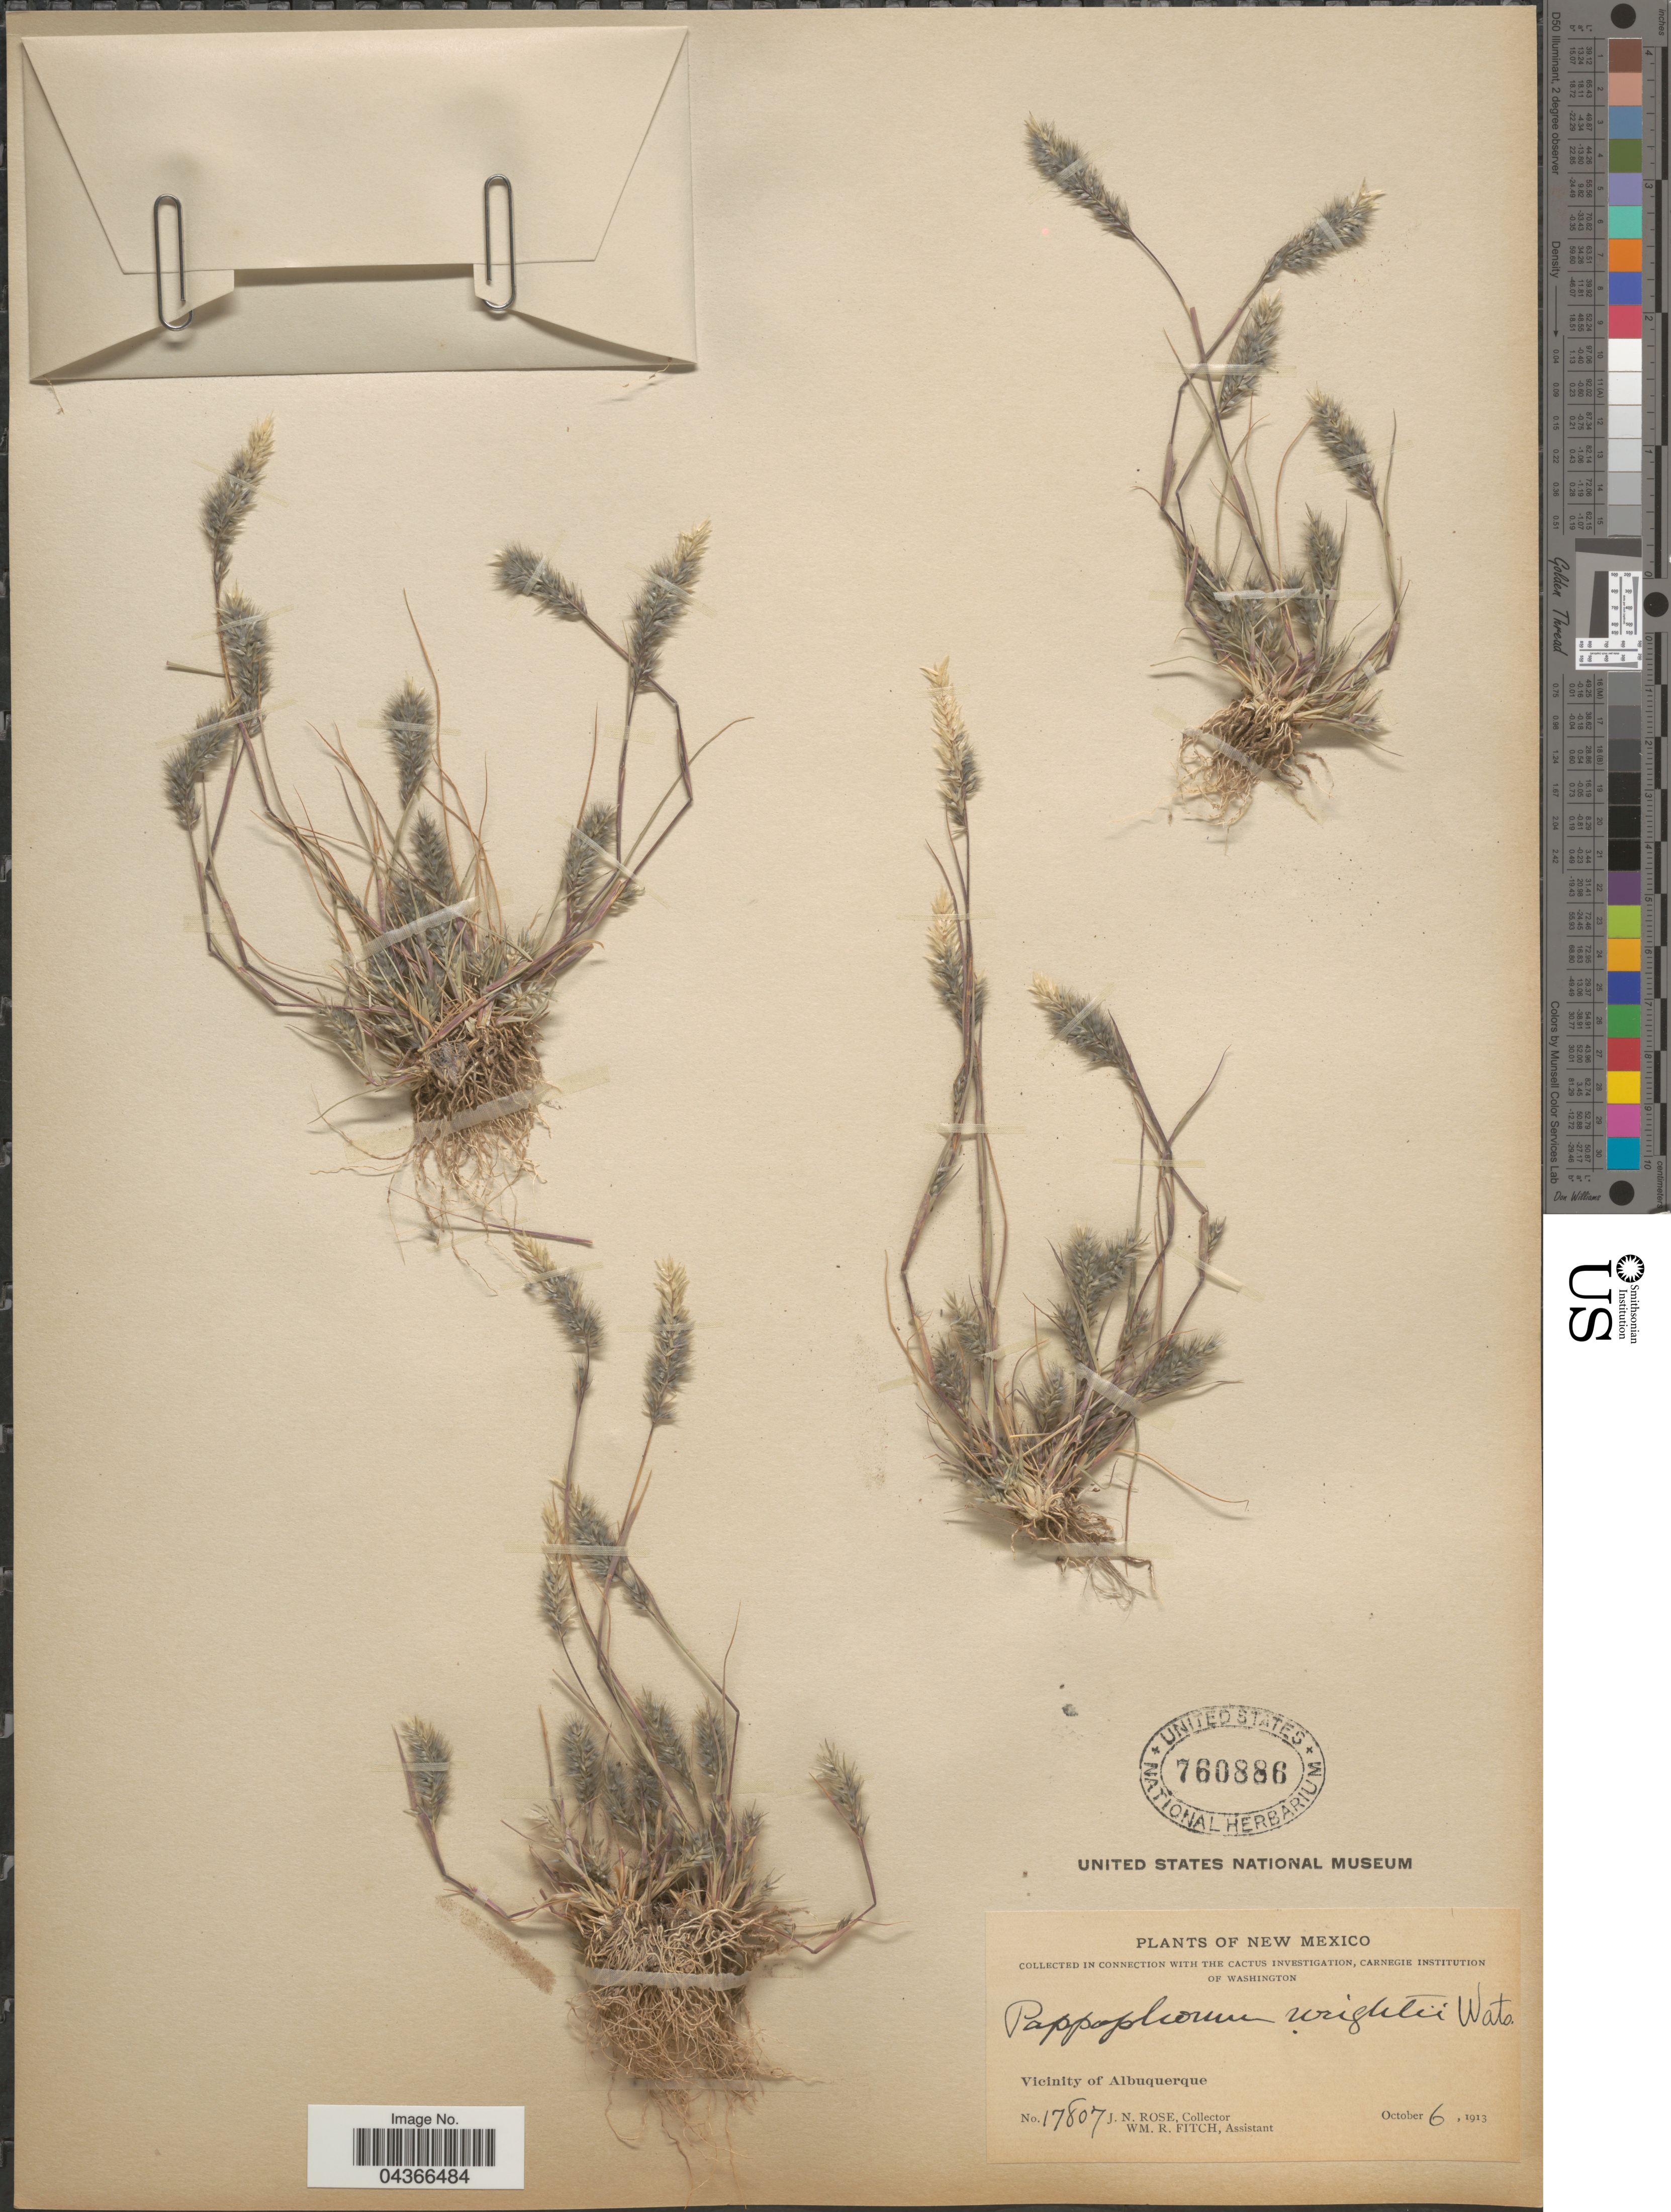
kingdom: Plantae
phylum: Tracheophyta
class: Liliopsida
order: Poales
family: Poaceae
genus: Enneapogon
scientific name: Enneapogon desvauxii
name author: P. Beauv.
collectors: J. N. Rose & W. R. Fitch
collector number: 17807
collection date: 1913-10-06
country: United States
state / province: New Mexico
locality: Vicinity of Albuquerque.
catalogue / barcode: US 760886